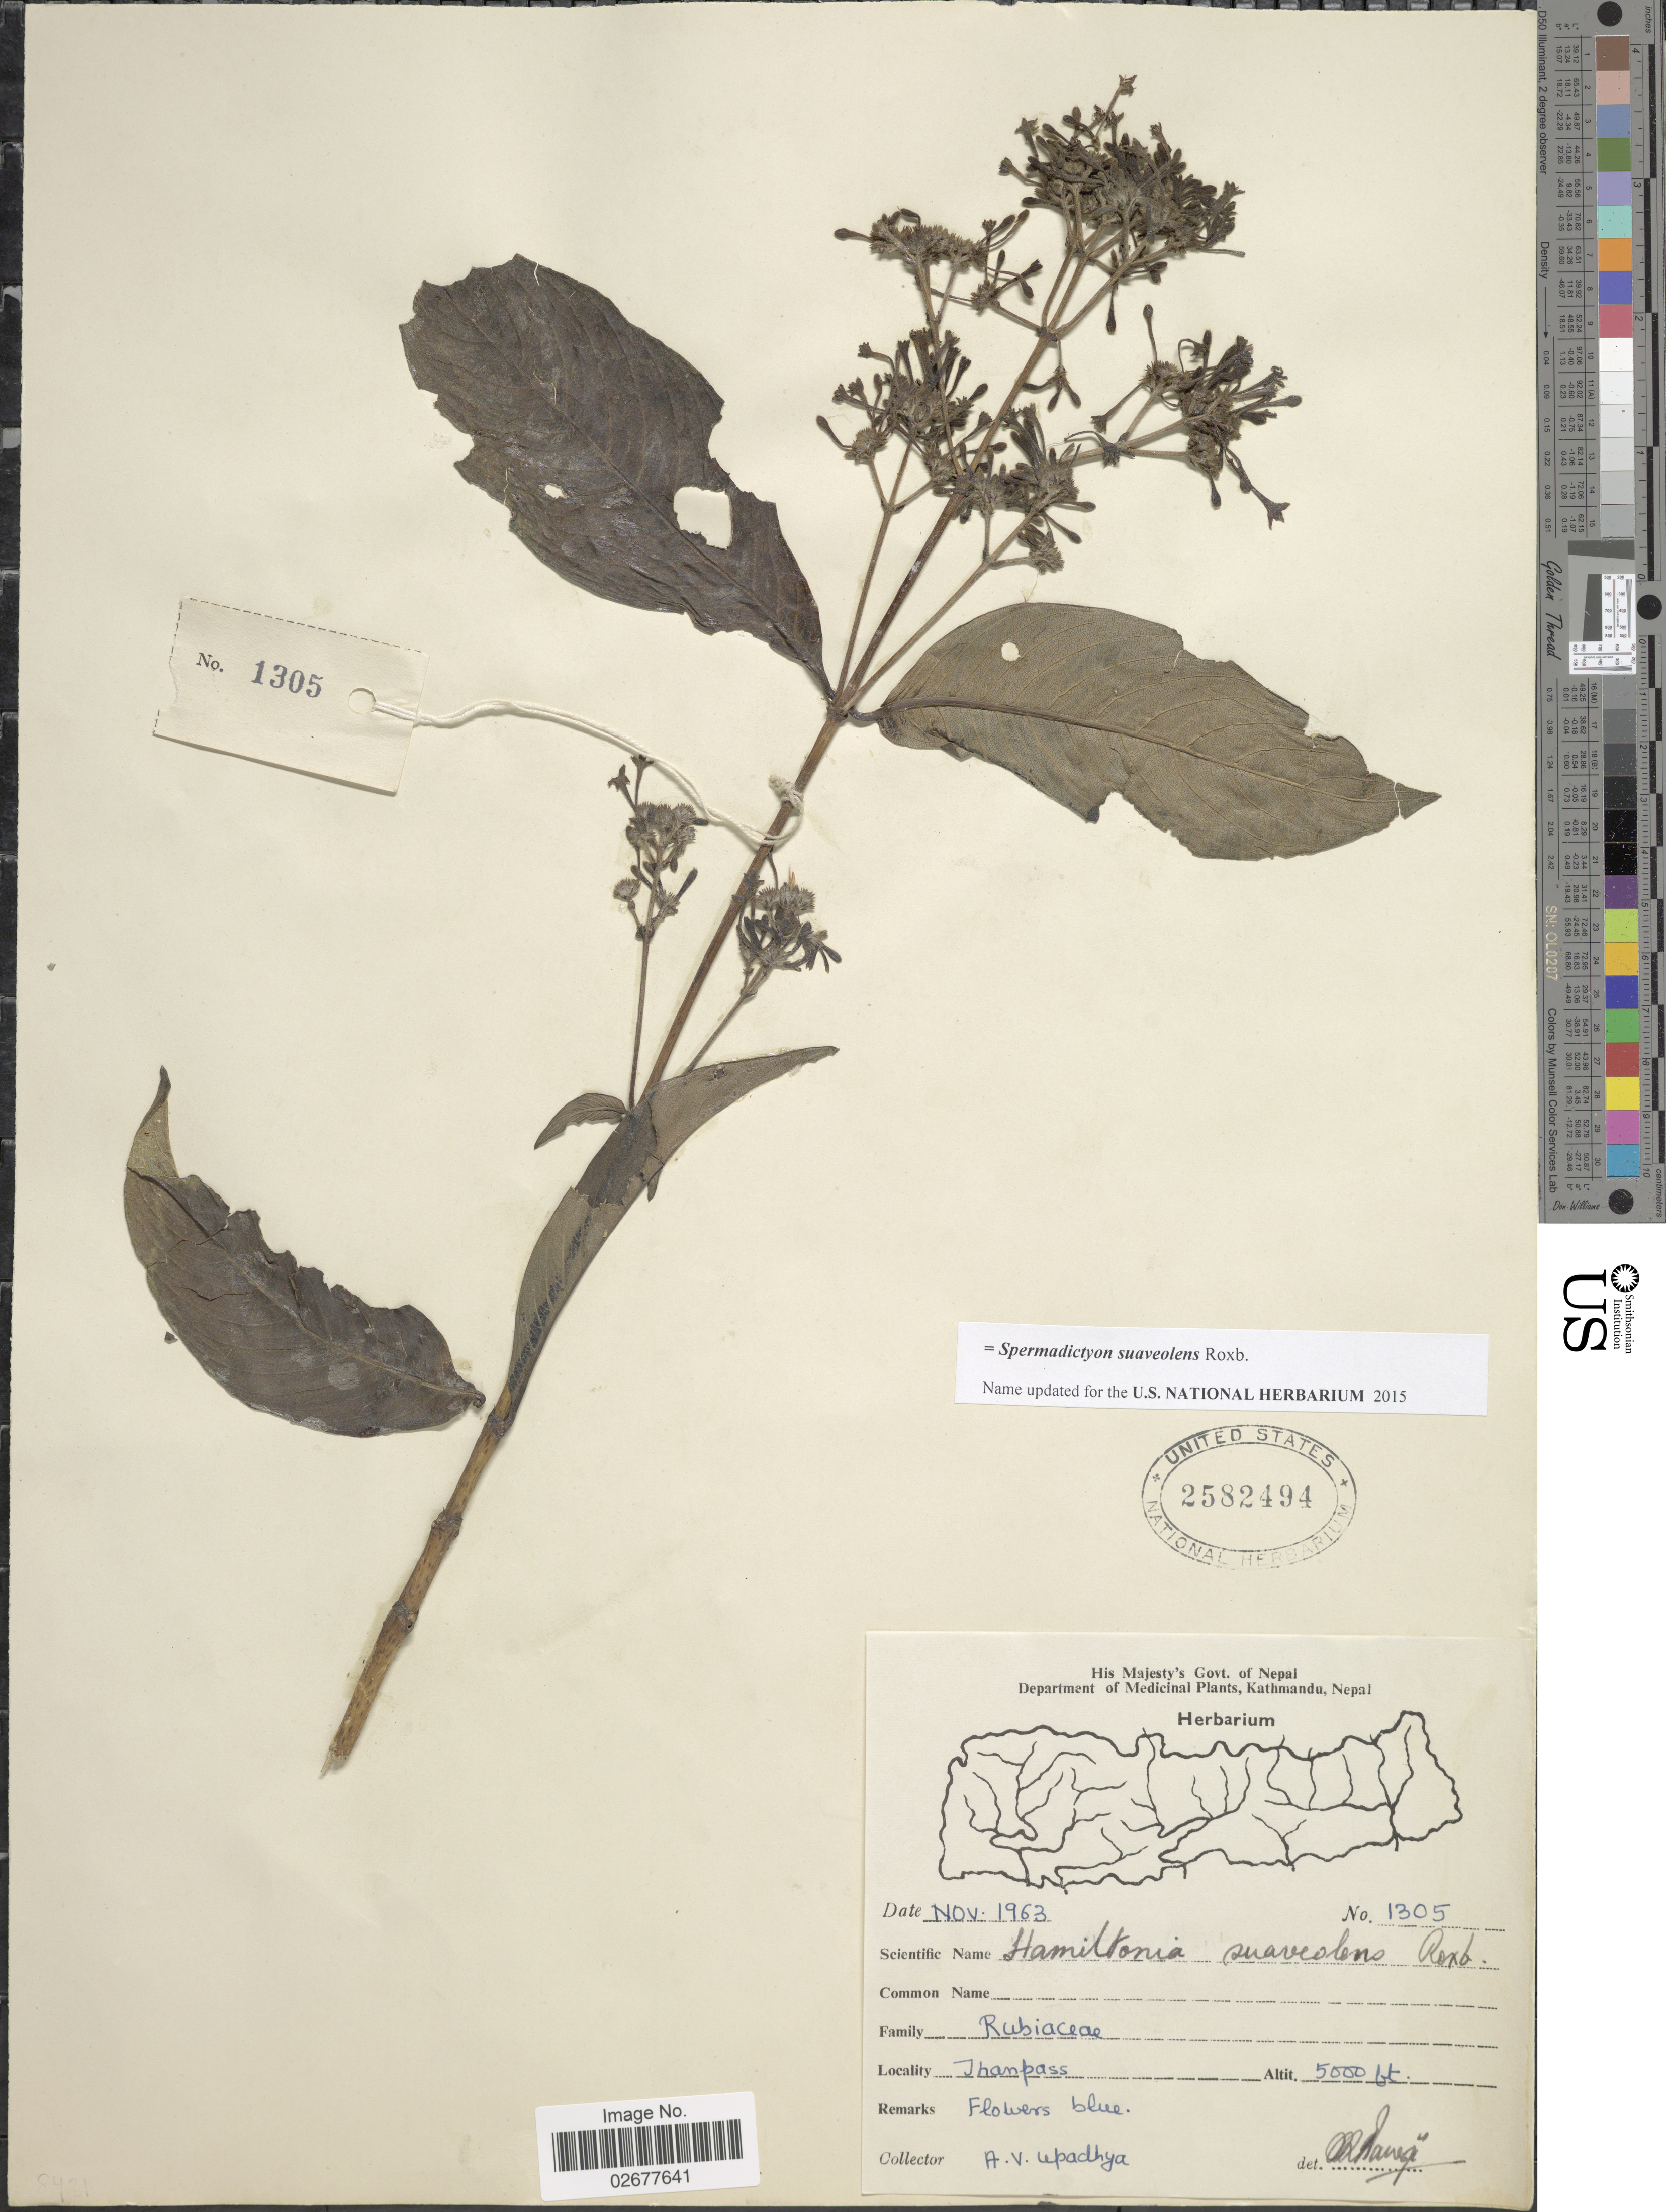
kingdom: Plantae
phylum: Tracheophyta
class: Magnoliopsida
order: Gentianales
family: Rubiaceae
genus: Spermadictyon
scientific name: Spermadictyon suaveolens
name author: Roxb.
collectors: A. Upadhya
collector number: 1305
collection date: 1963-11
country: Nepal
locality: Tham pass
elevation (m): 1524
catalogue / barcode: US 2582494